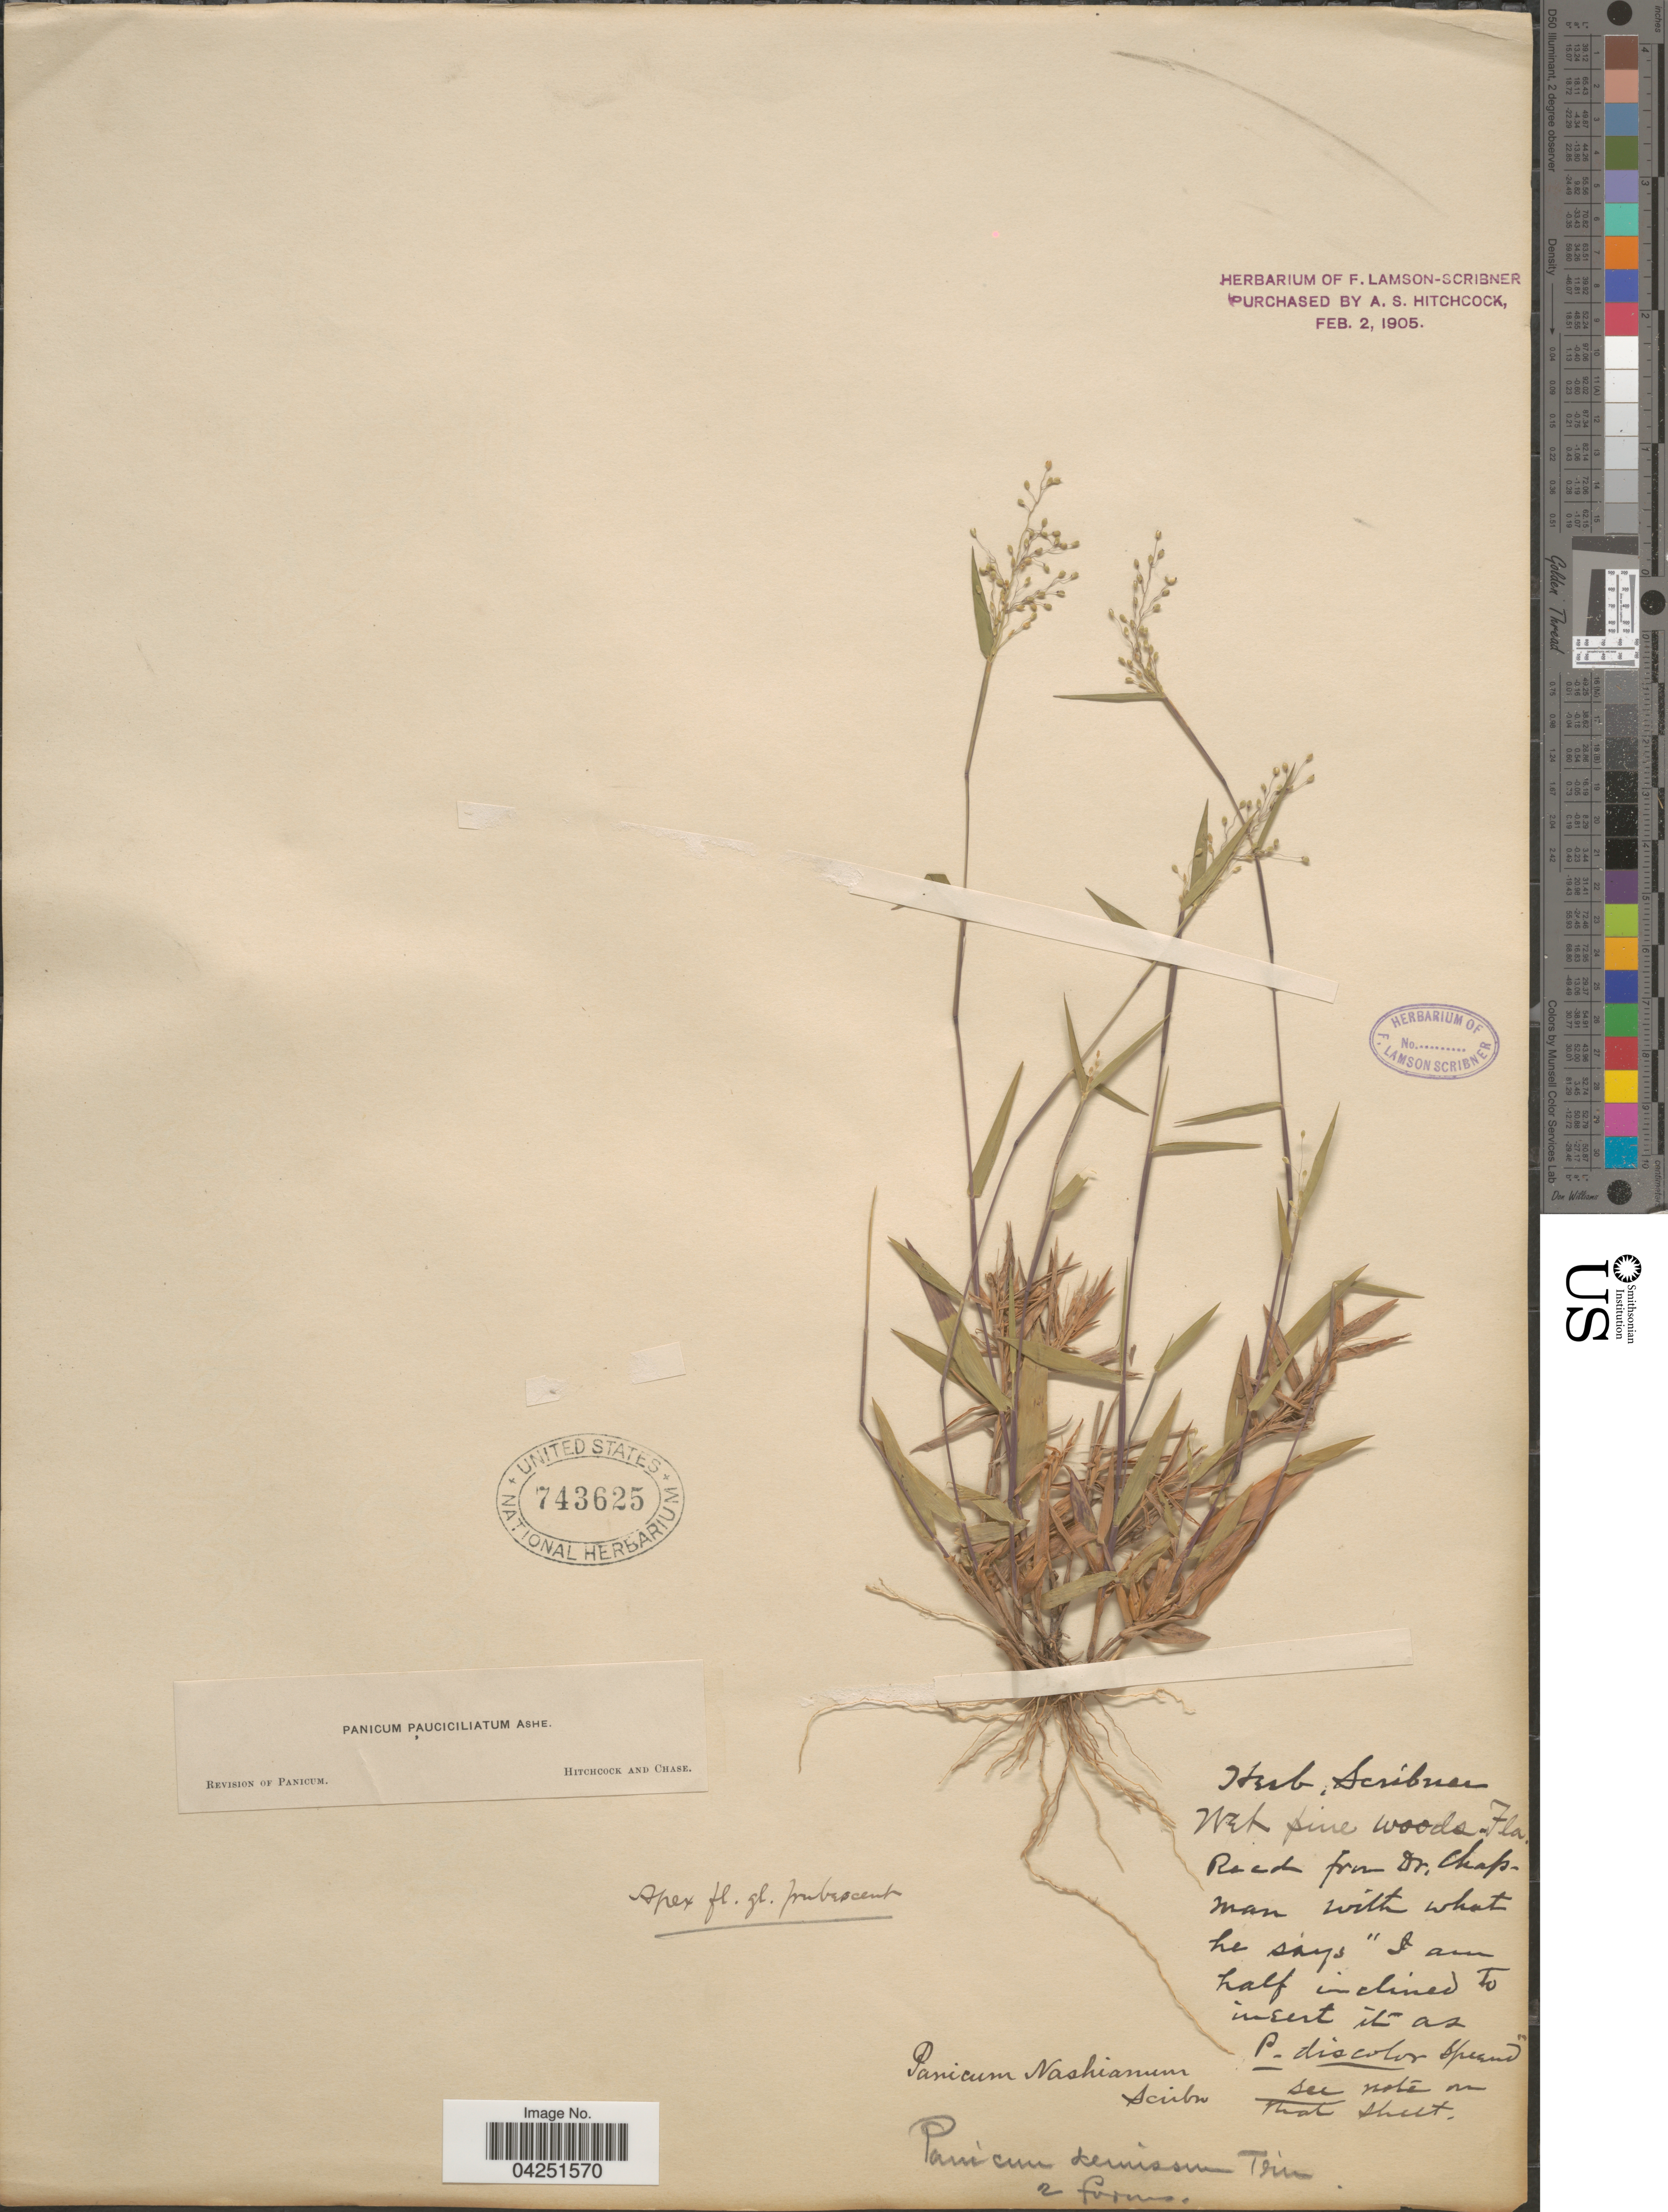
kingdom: Plantae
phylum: Tracheophyta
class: Liliopsida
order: Poales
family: Poaceae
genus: Dichanthelium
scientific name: Dichanthelium acuminatum var. acuminatum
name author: (Sw.) Gould & C.A. Clark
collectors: ex herb. F. Lamson Scribner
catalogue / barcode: US 743625